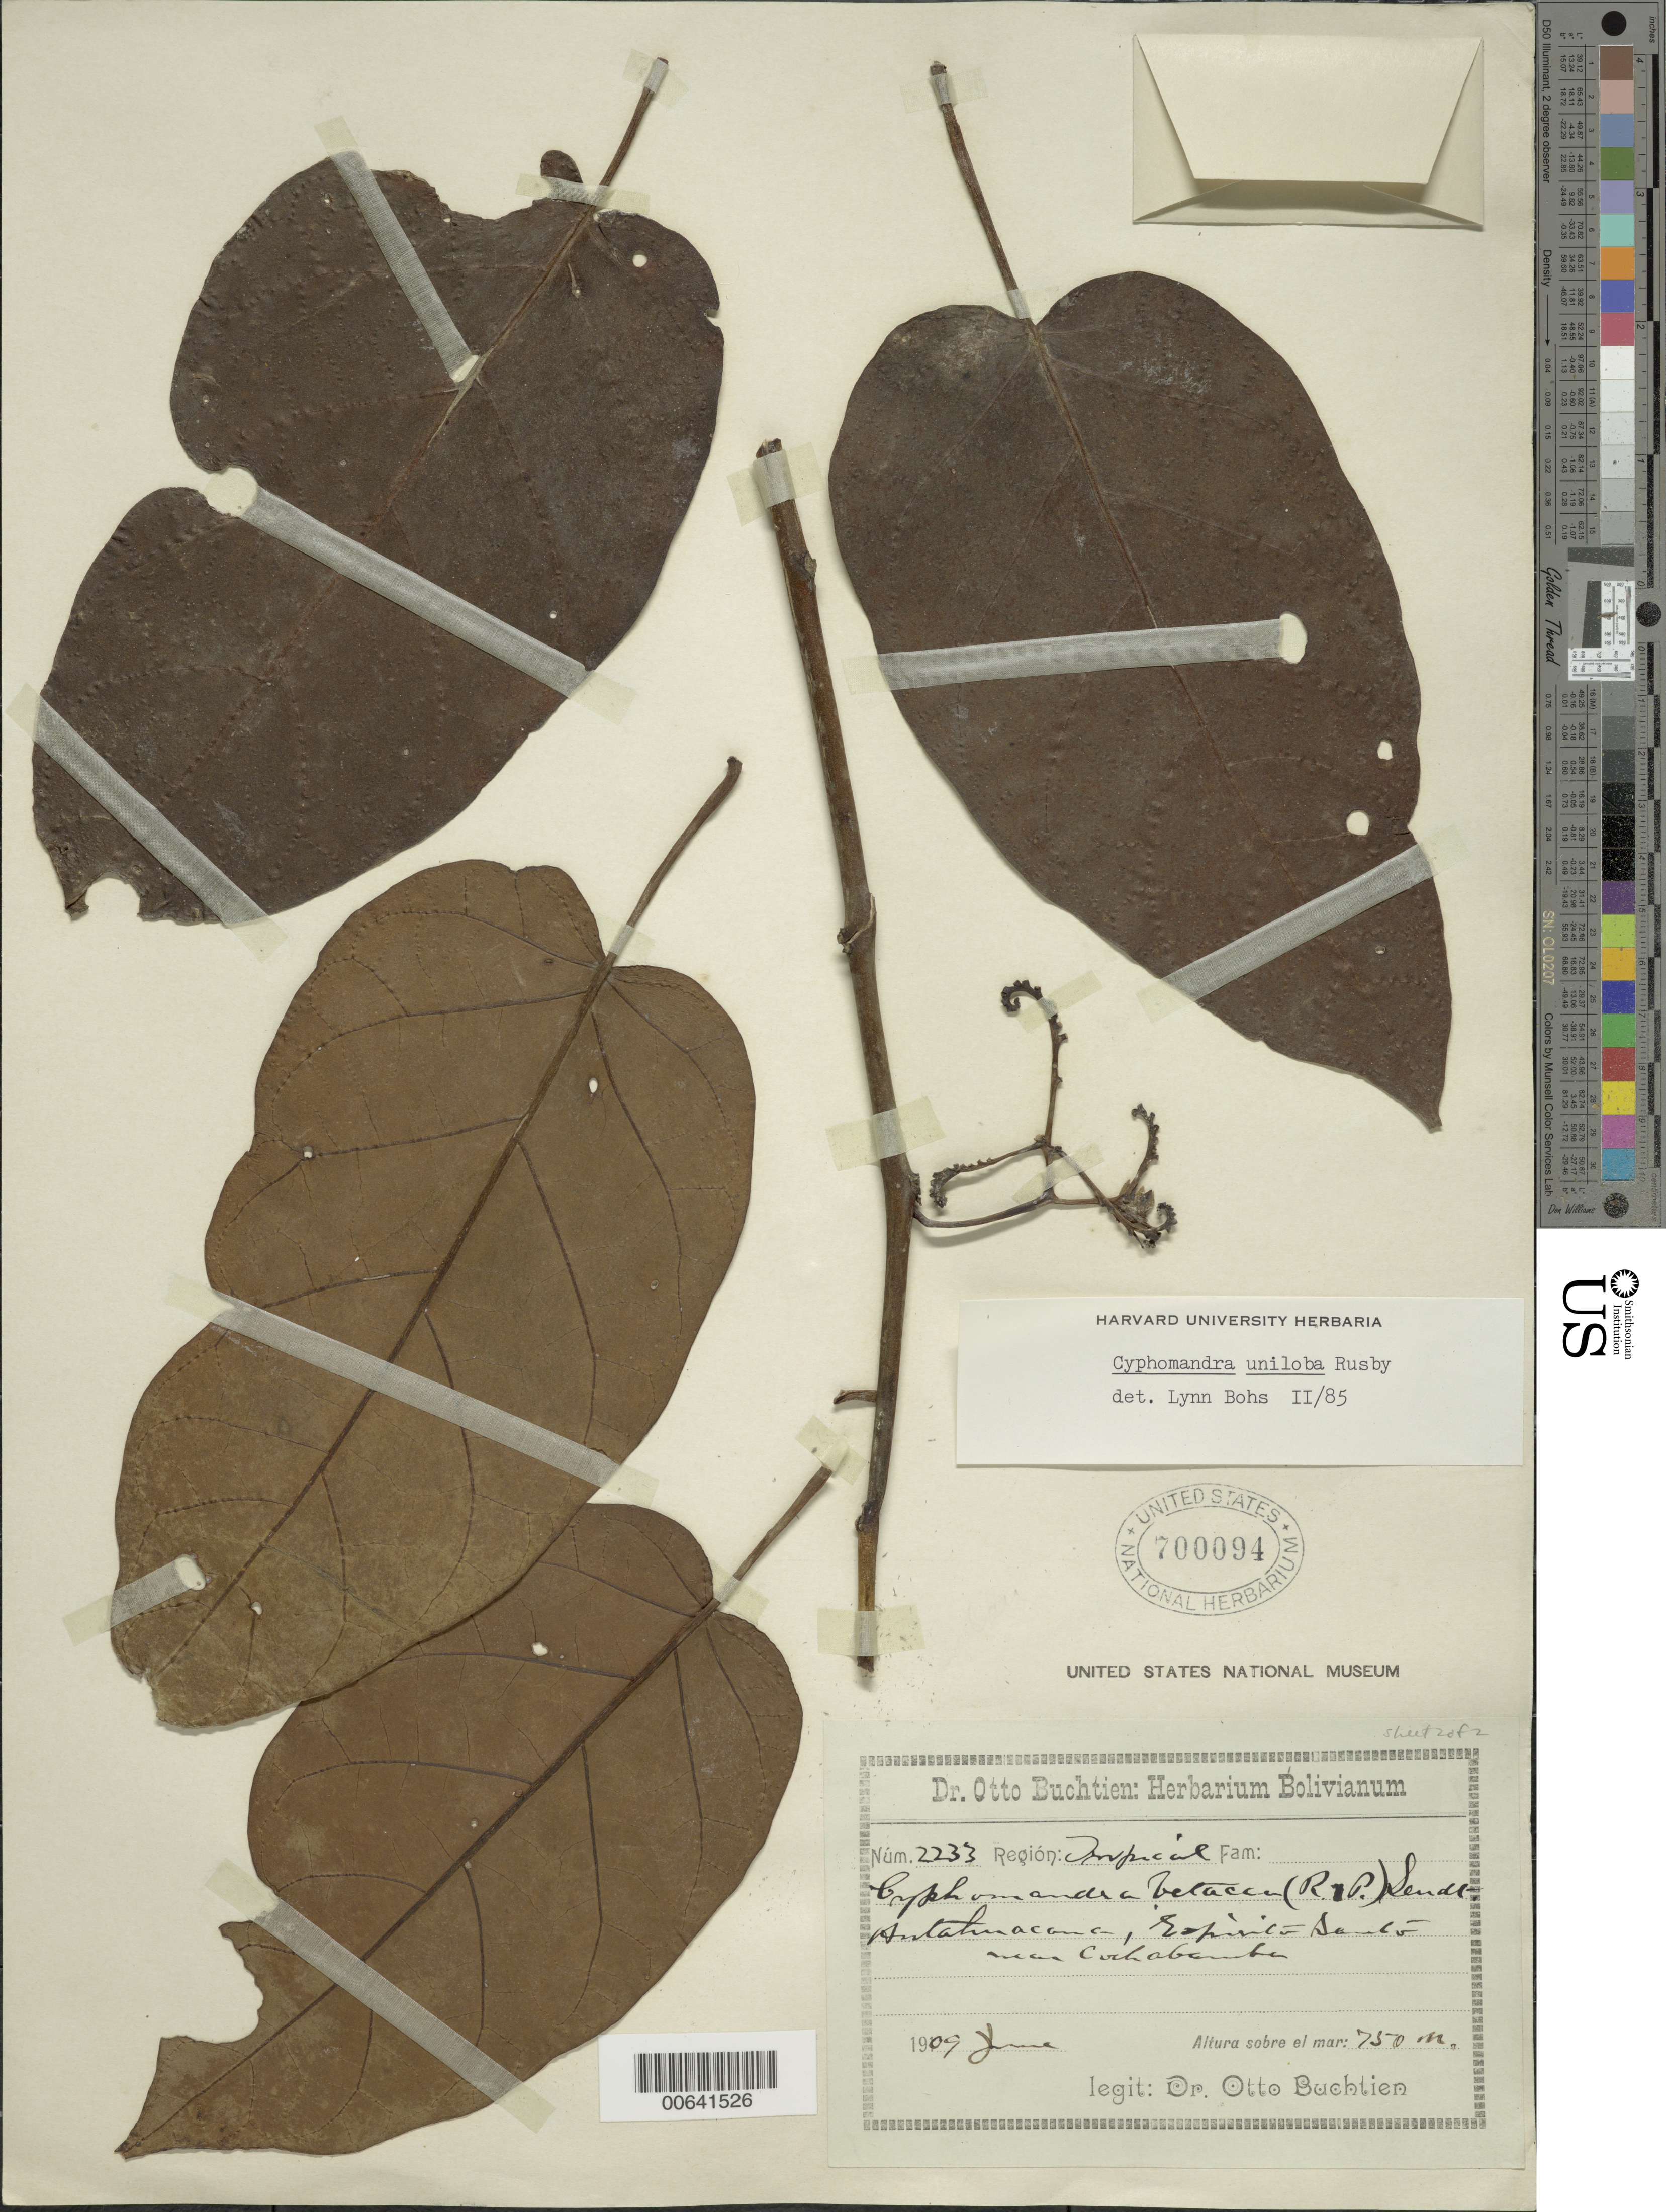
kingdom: Plantae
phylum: Tracheophyta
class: Magnoliopsida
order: Solanales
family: Solanaceae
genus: Cyphomandra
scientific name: Cyphomandra uniloba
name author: Rusby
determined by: Bohs, L. A.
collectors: O. Buchtien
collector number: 2233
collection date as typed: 06 Jan 1909 or 01 Jun 1909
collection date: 1909-01-06 or 1909-06-01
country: Bolivia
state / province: Cochabamba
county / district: Chaparé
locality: Antahuacana, Espiritod Santo, 160 km al NEde Cbba.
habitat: Región Tropical.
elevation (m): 750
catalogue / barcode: US 700094